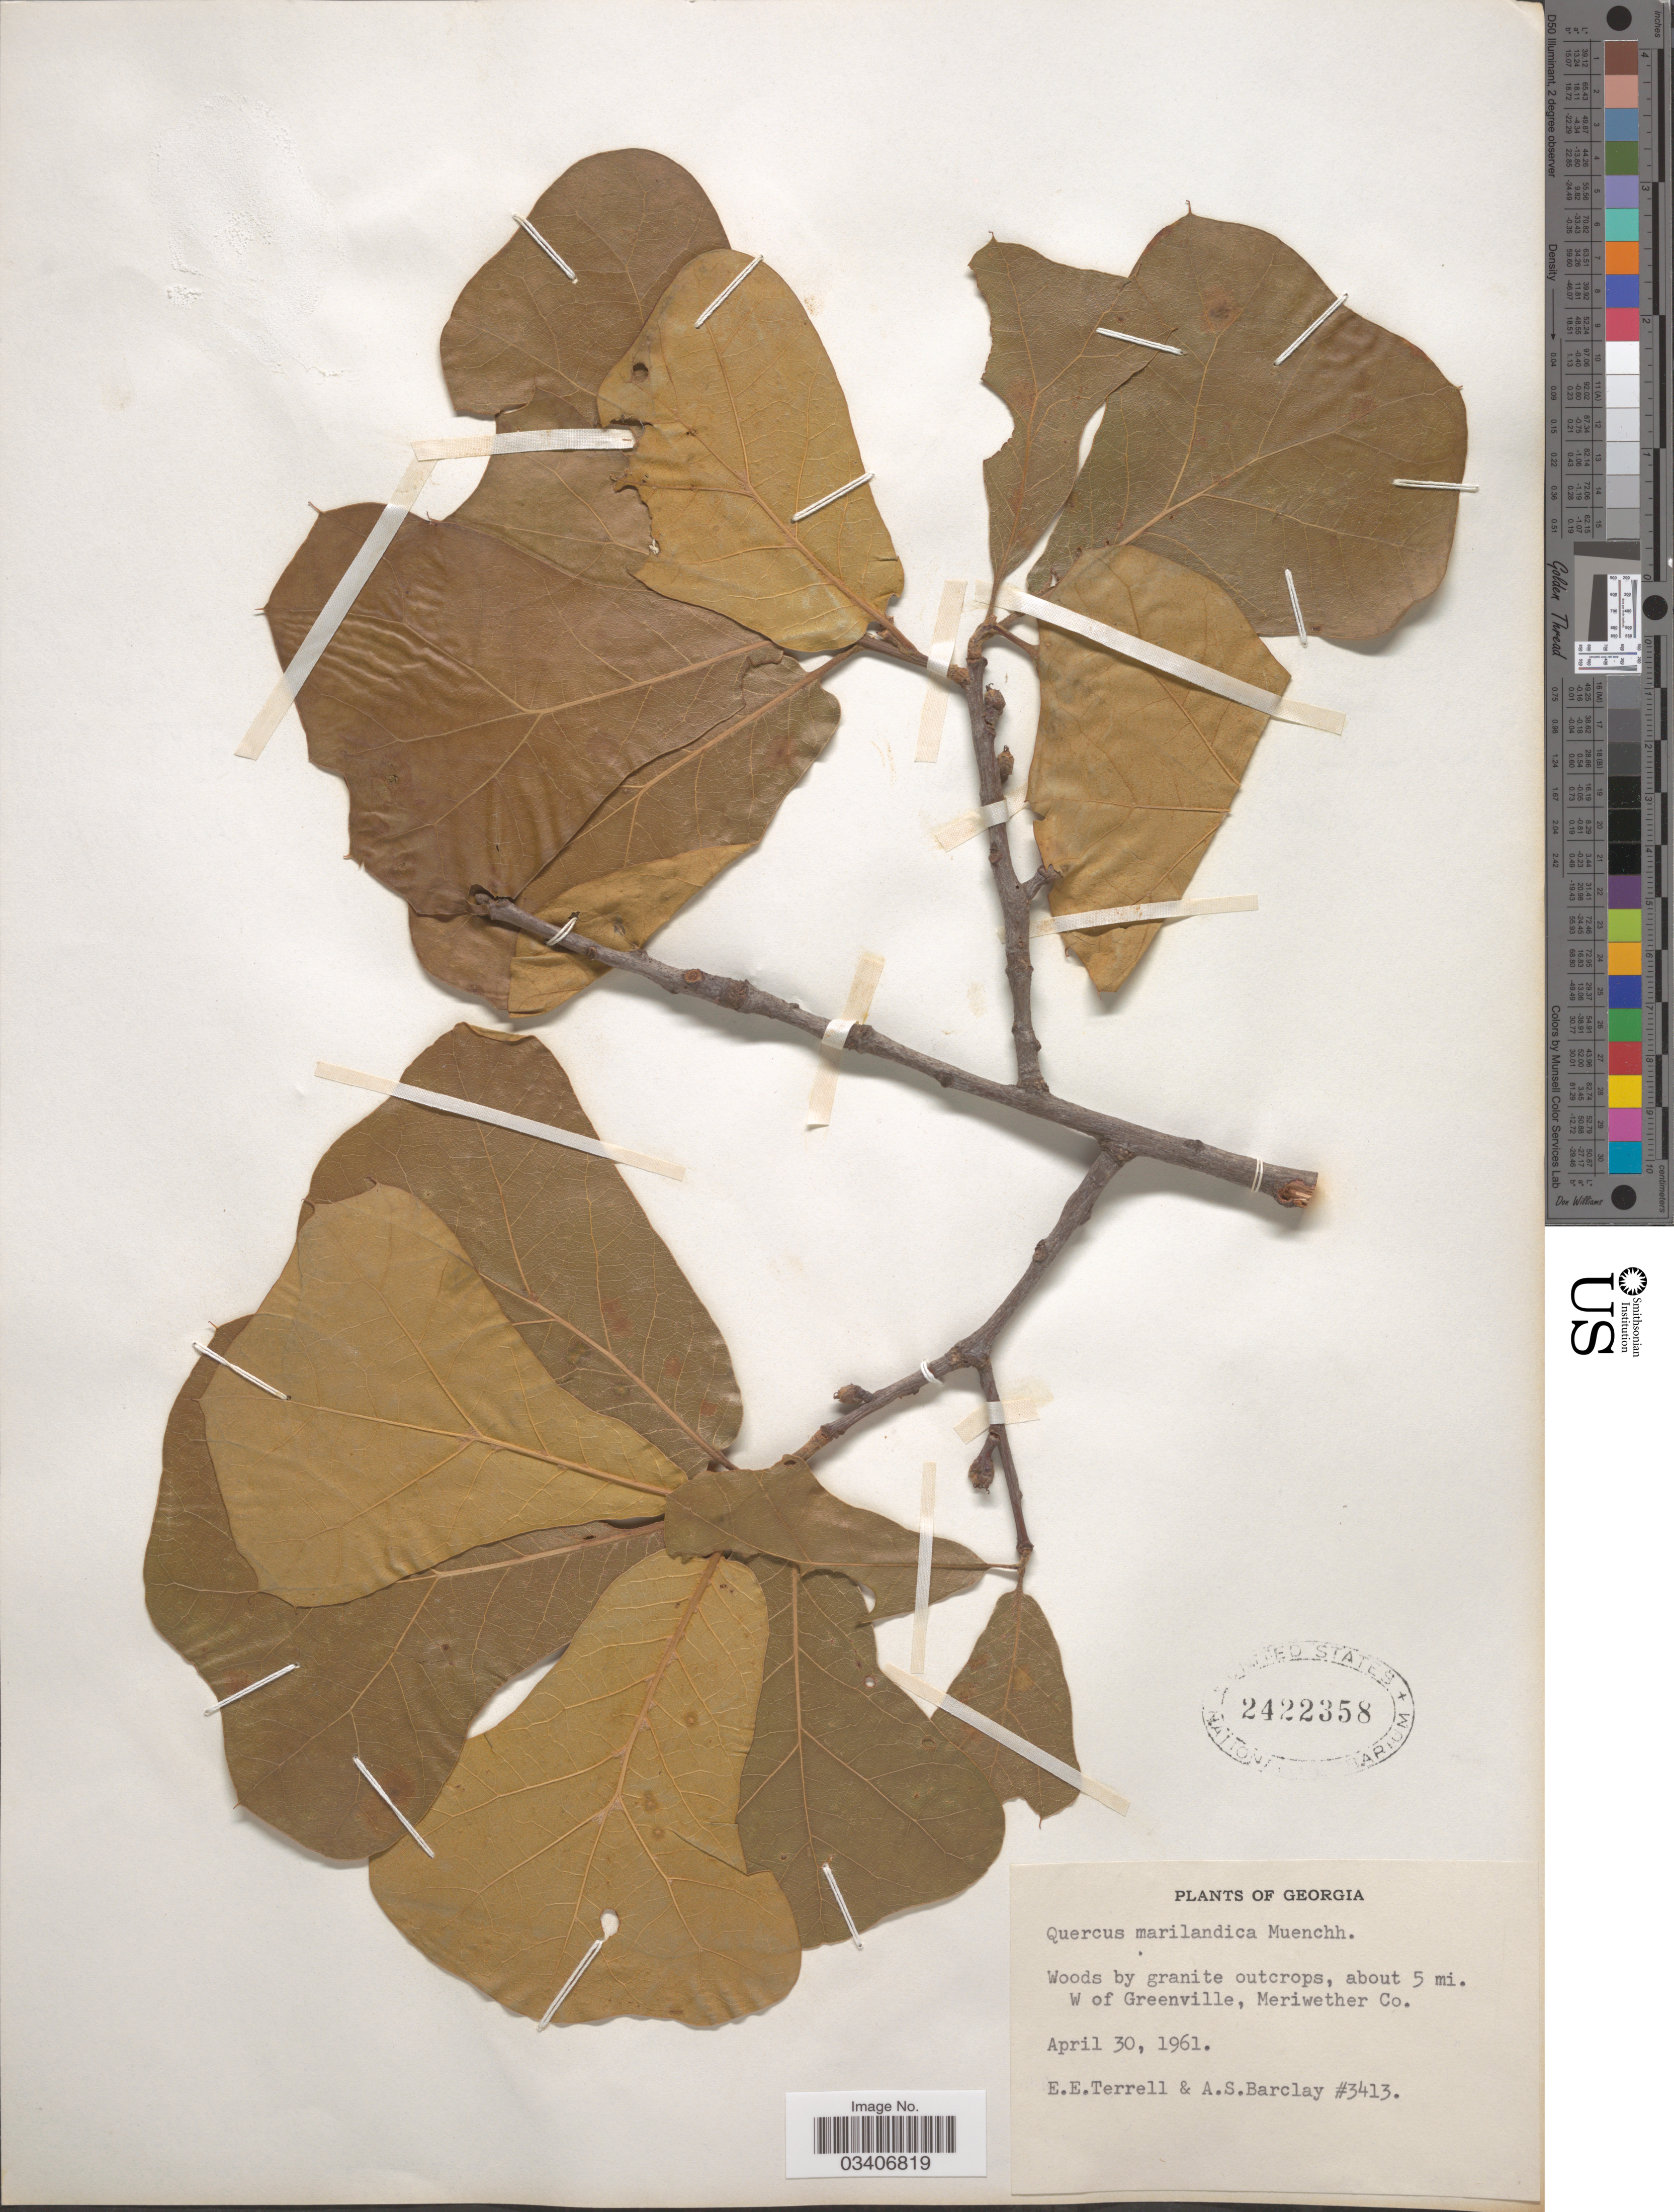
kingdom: Plantae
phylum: Tracheophyta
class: Magnoliopsida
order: Fagales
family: Fagaceae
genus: Quercus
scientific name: Quercus marilandica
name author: (L.) Münchh.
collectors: E. E. Terrell & A. S. Barclay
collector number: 3413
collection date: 1961-04-30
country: United States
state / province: Georgia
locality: About 5 mi. W of Greenville, Meriwether Co.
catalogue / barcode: US 2422358